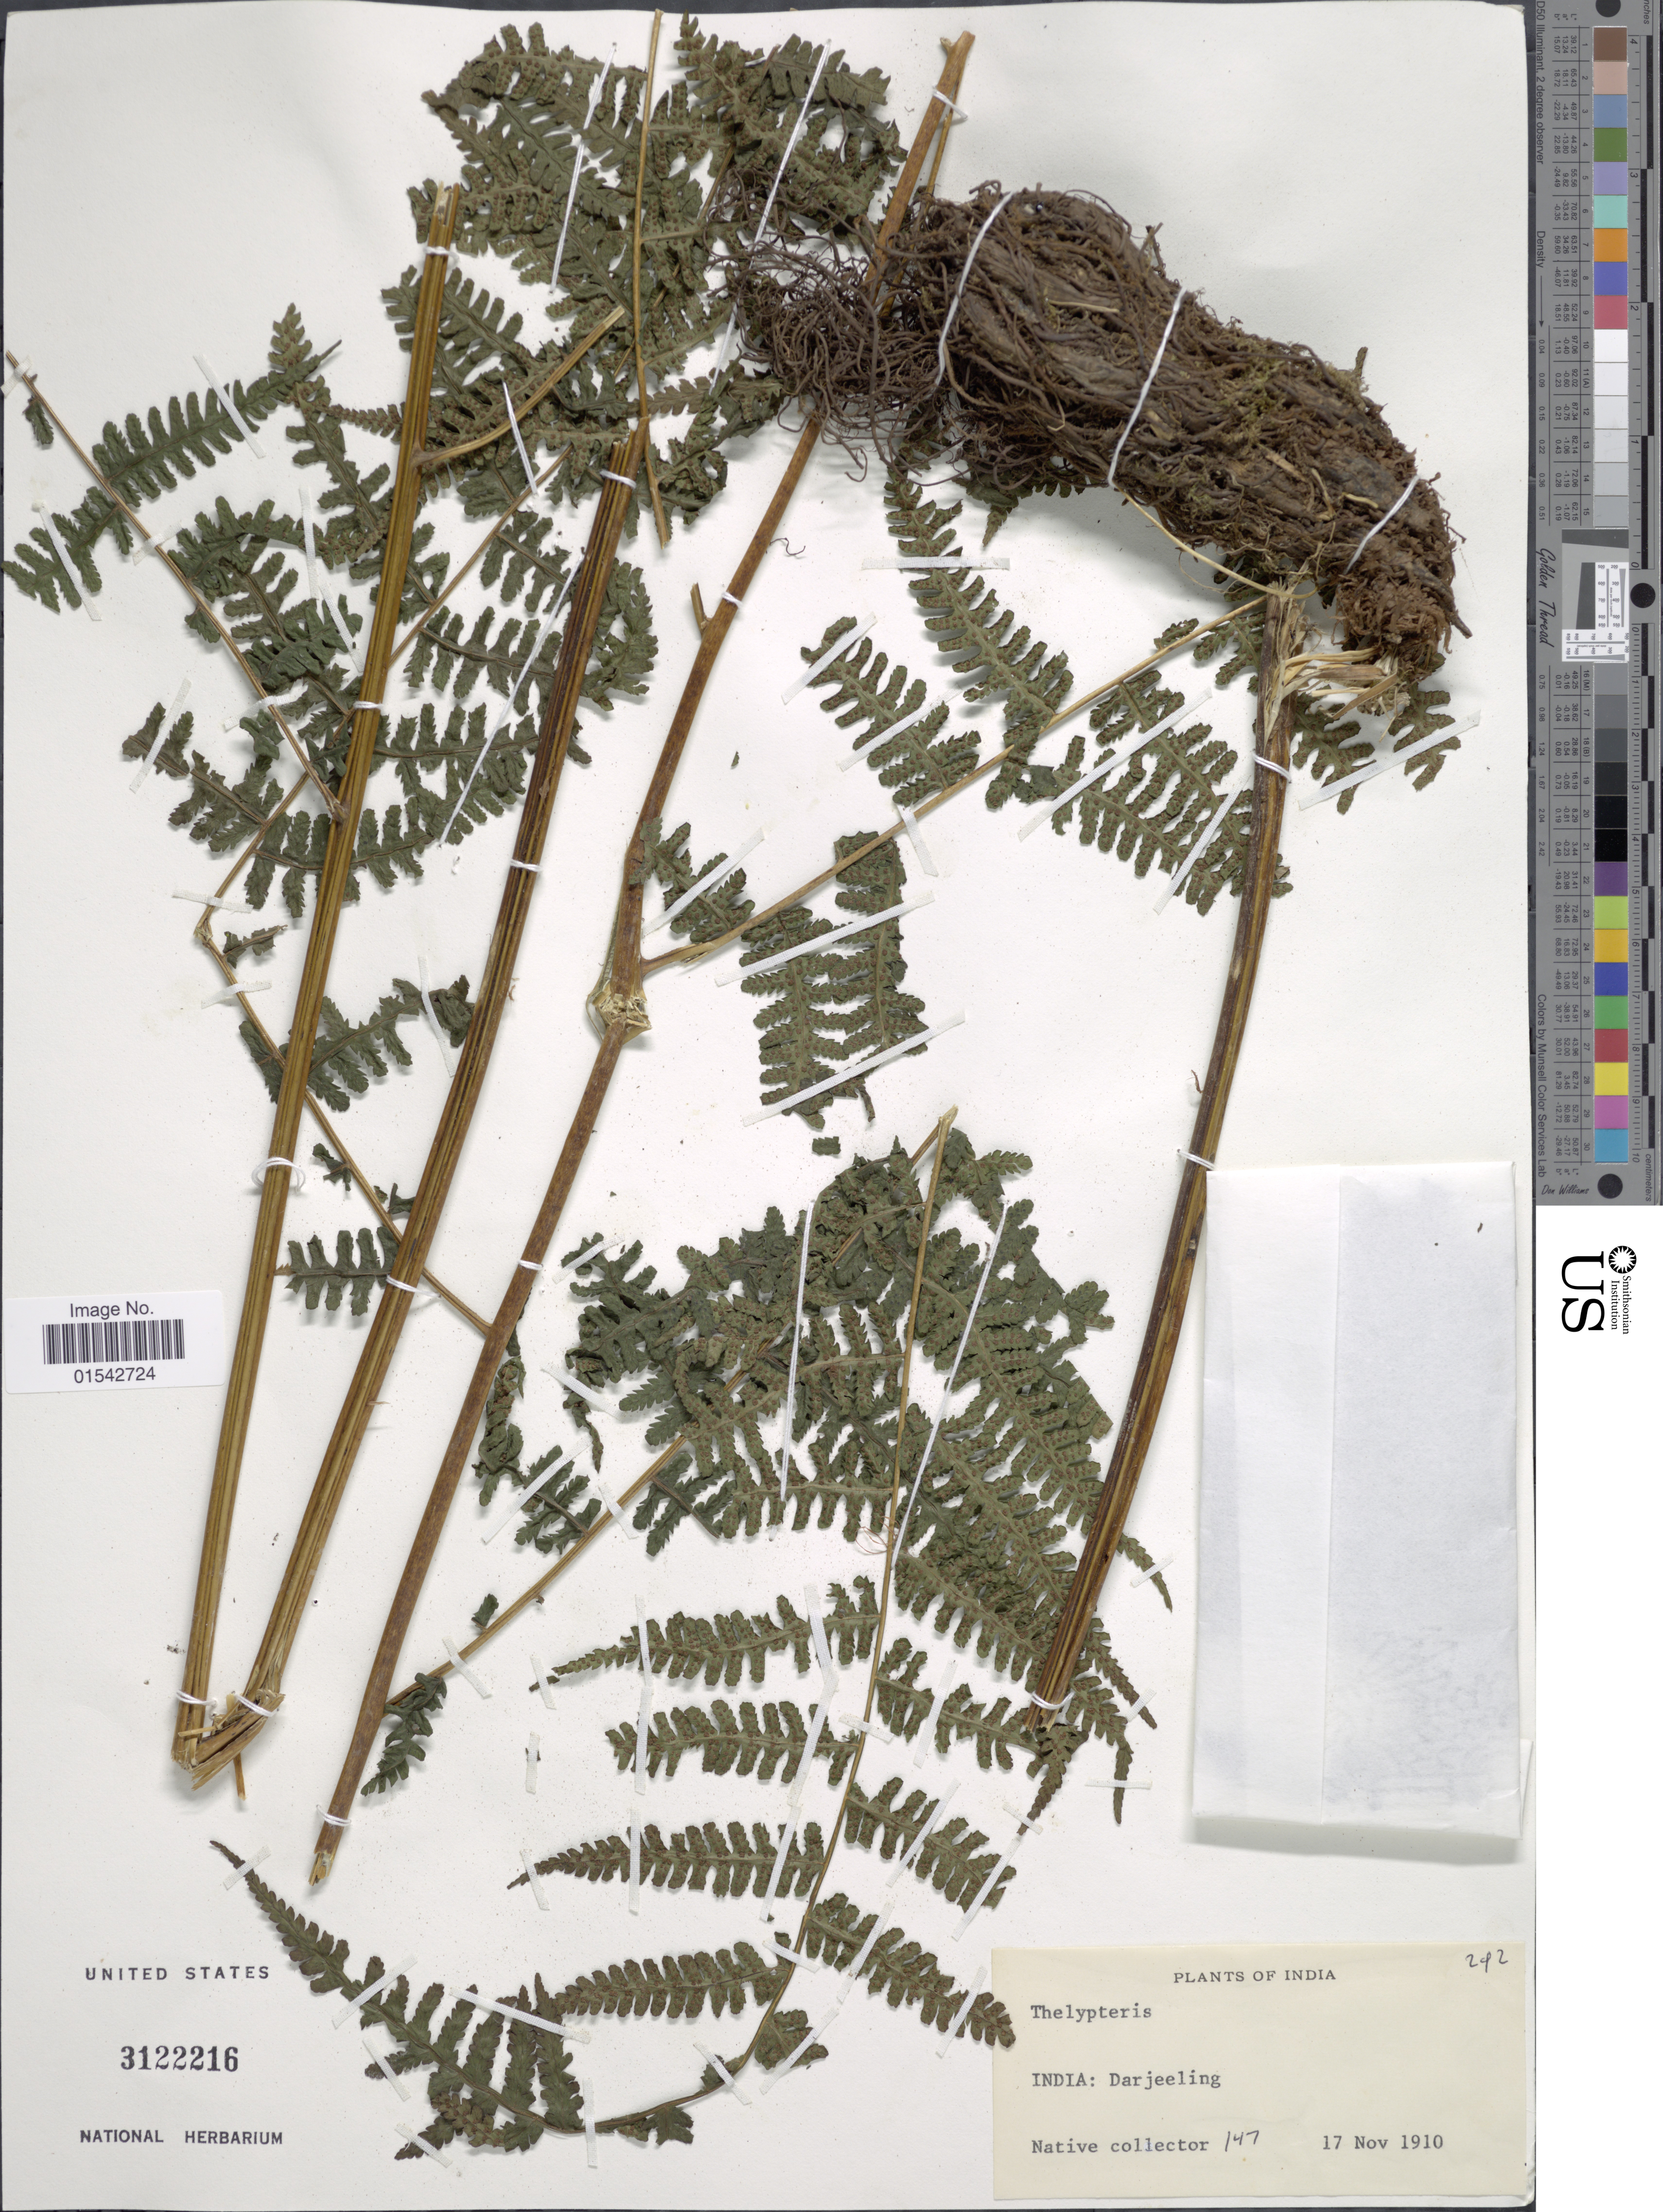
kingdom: Plantae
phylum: Tracheophyta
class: Polypodiopsida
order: Polypodiales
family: Thelypteridaceae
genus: Cyclosorus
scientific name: Cyclosorus sp.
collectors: Native collector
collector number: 147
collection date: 1910-11-17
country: India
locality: India: Darjeeling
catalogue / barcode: US 3122216